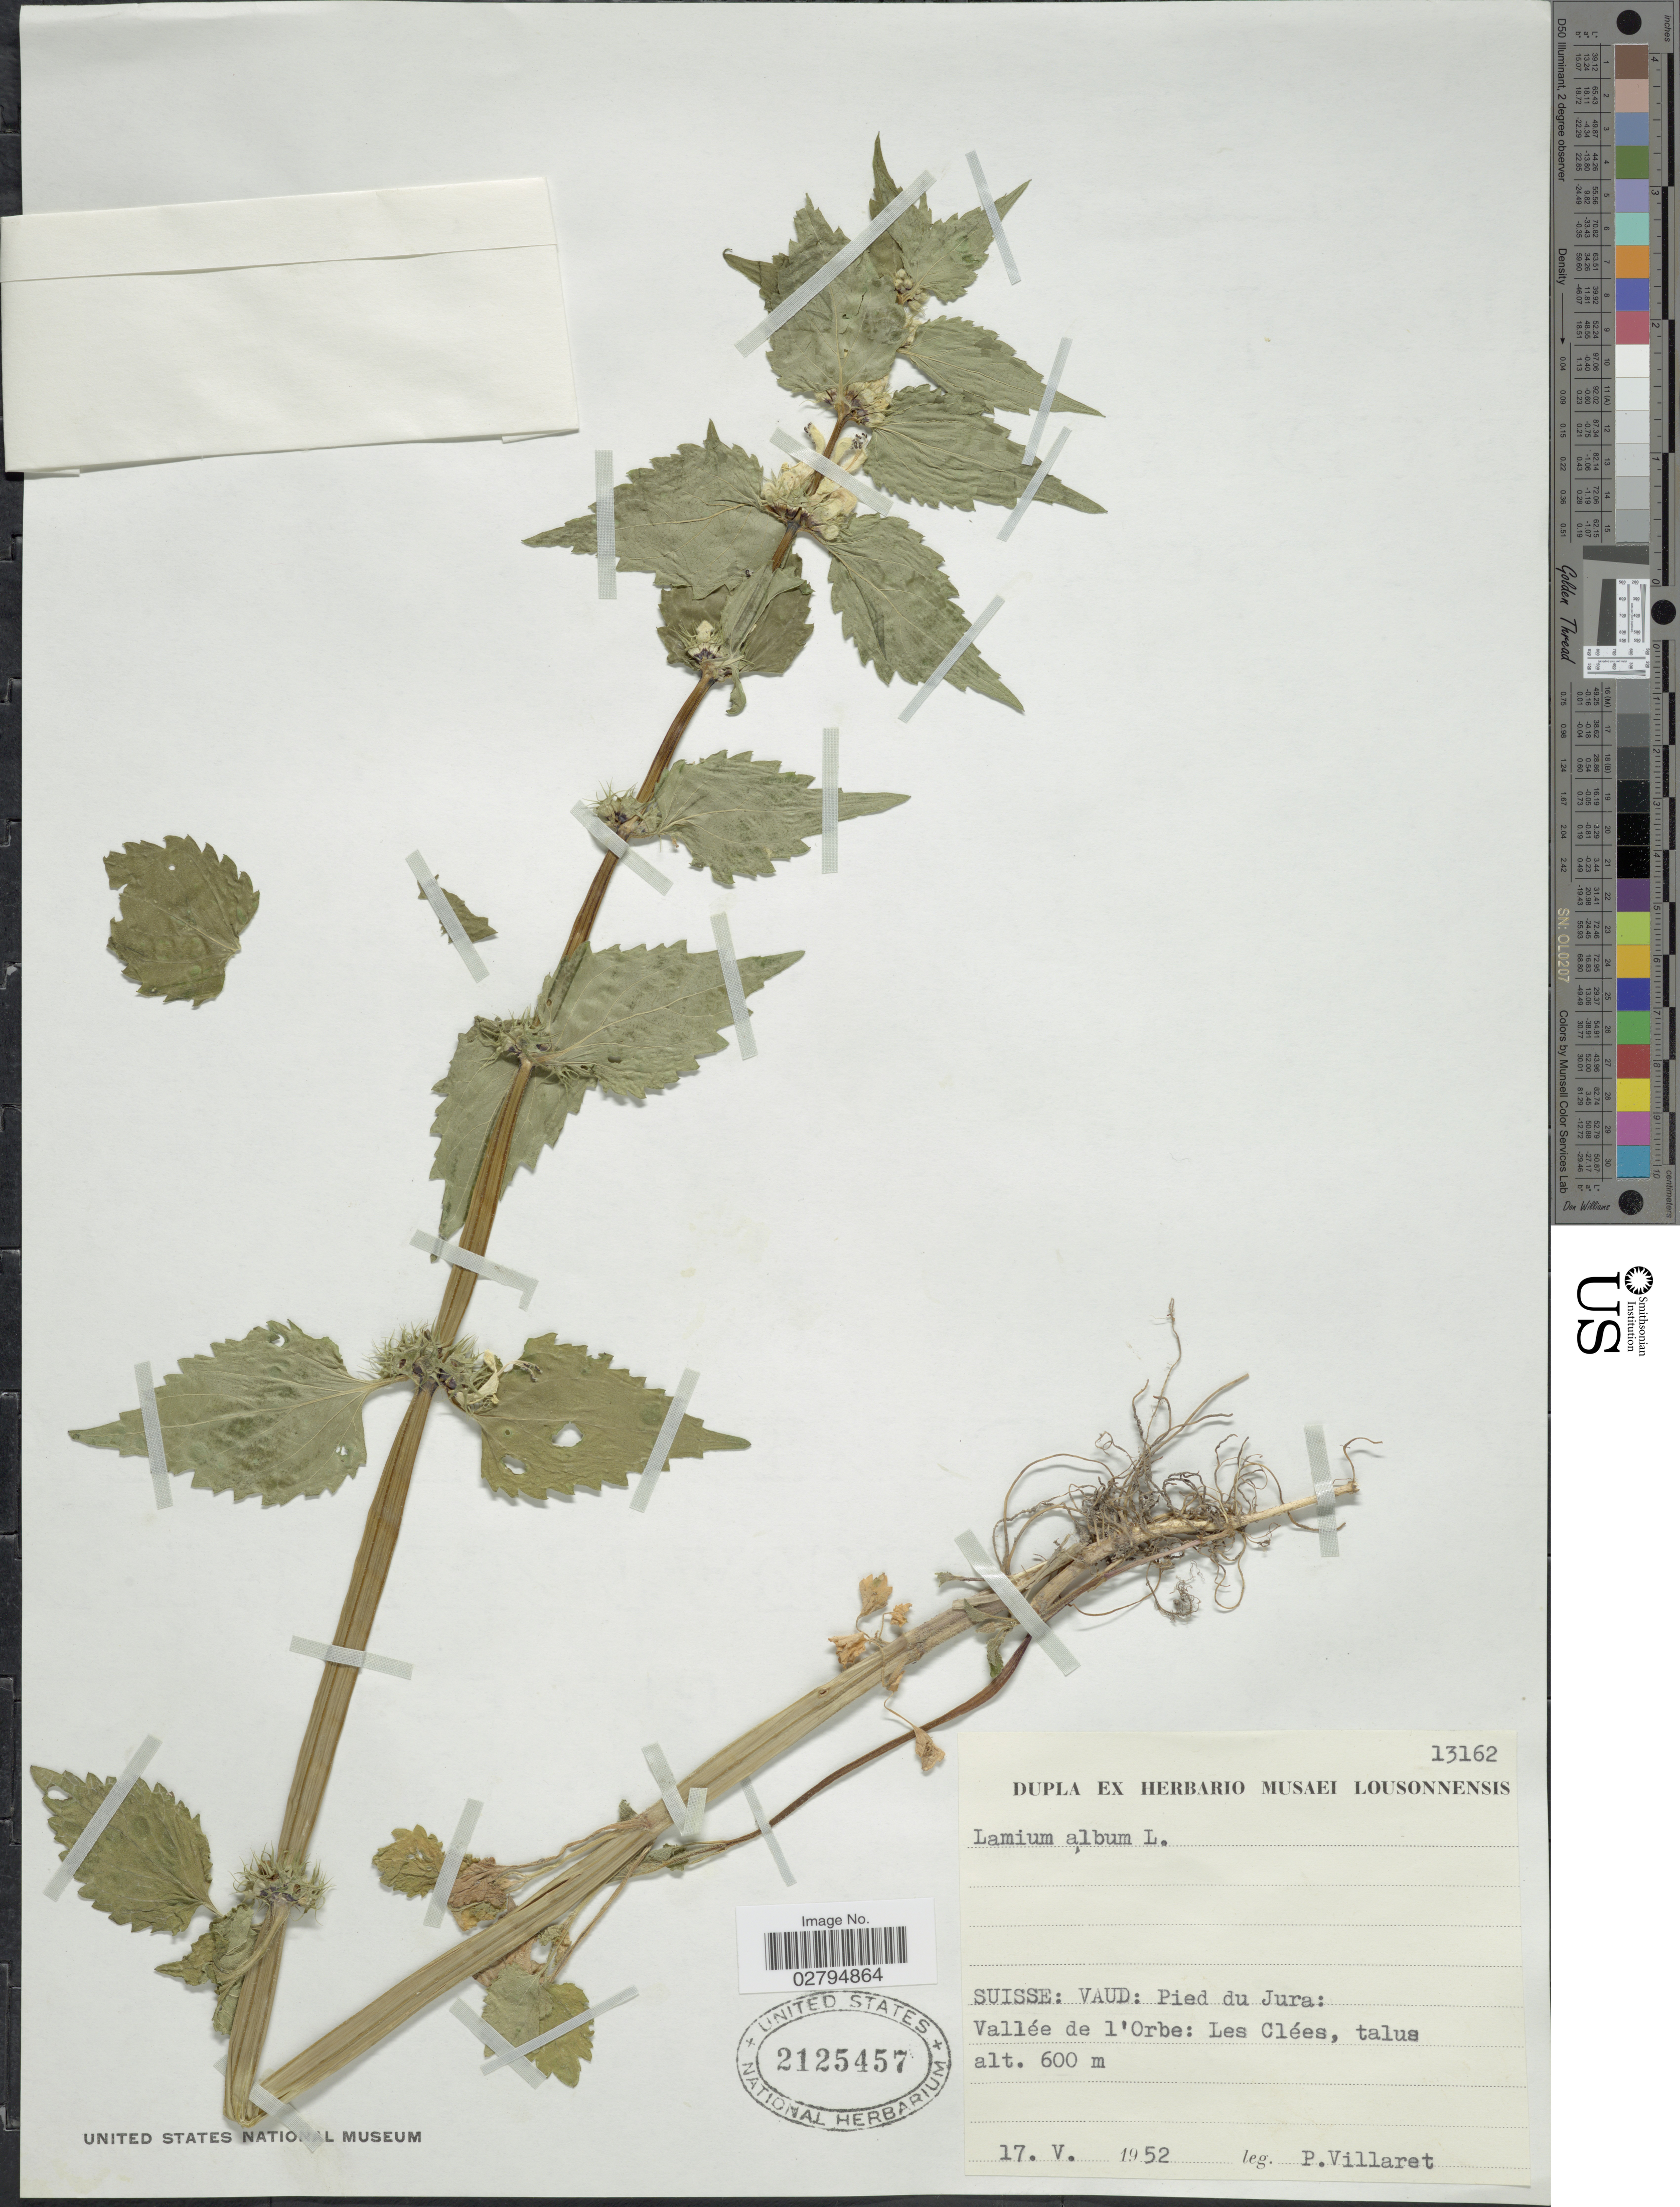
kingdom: Plantae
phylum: Tracheophyta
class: Magnoliopsida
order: Lamiales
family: Lamiaceae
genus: Lamium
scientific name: Lamium album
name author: L.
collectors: P. Villaret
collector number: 13162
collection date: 1952-05-17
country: Switzerland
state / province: Vaud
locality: Suisse: Vaud: Pied du Jura: Vallée de l'Orbe: Les Clées.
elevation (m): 600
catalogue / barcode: US 2125457